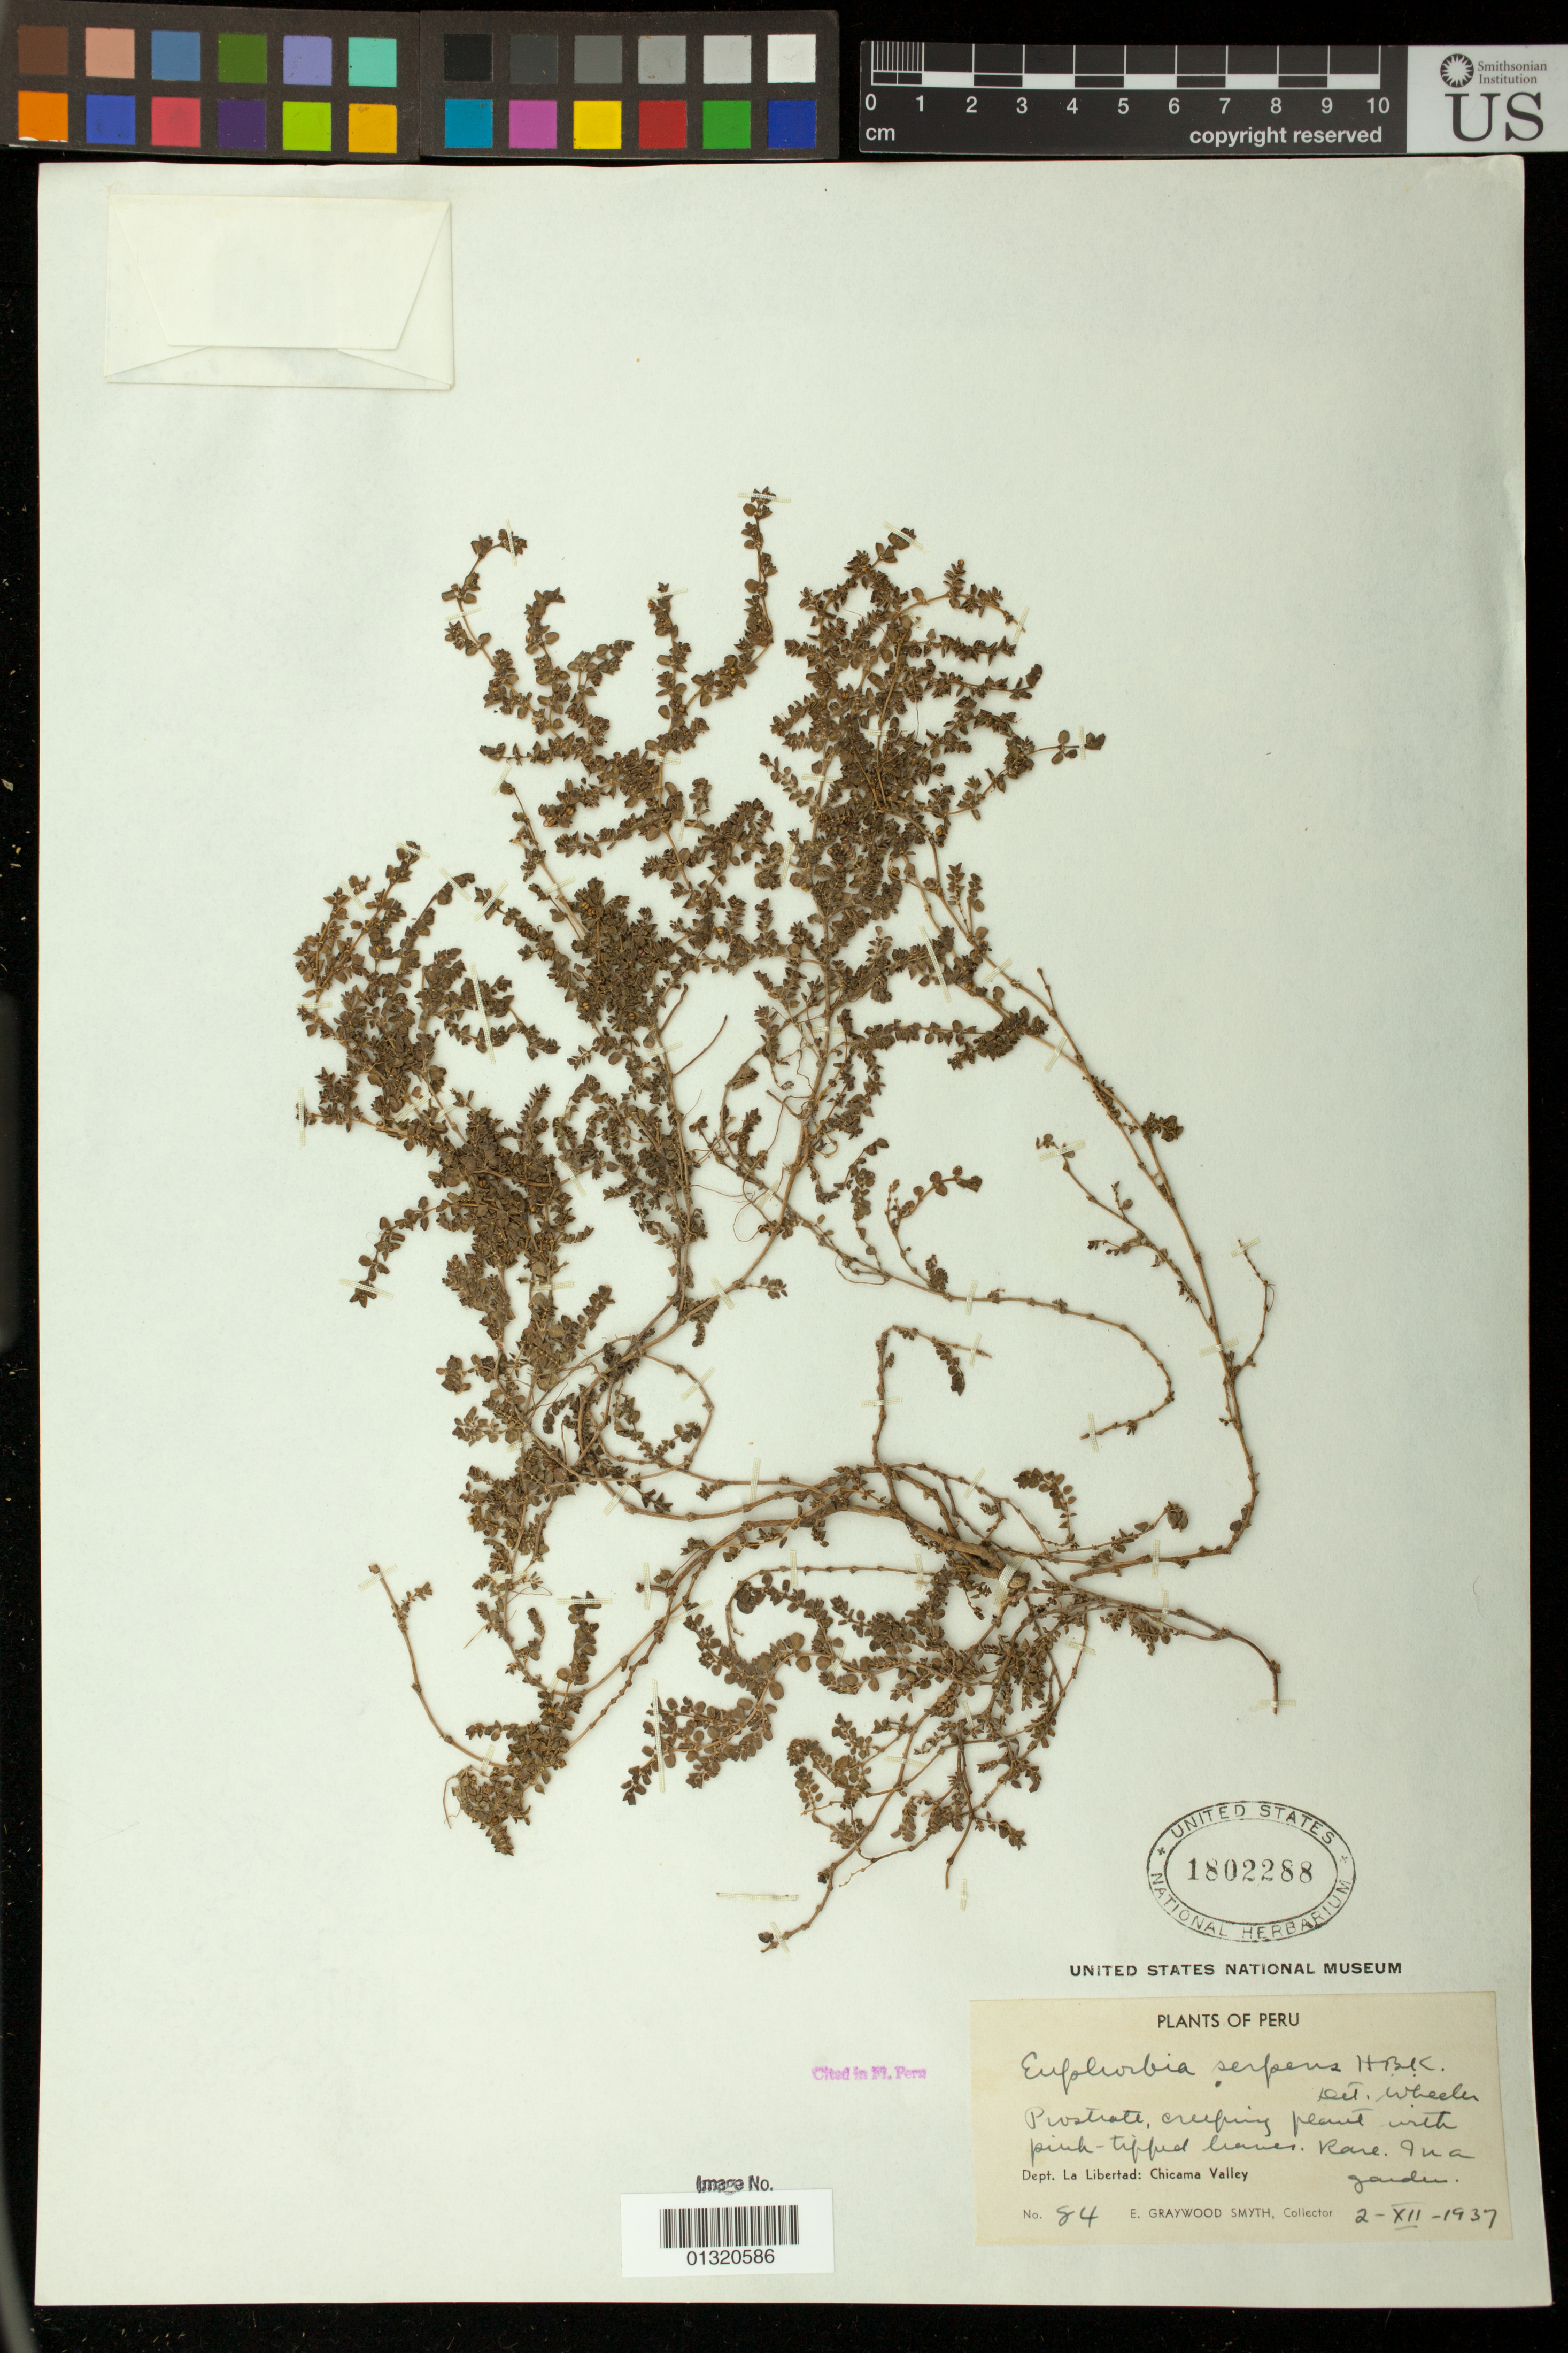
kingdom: Plantae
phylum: Tracheophyta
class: Magnoliopsida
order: Malpighiales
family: Euphorbiaceae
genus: Euphorbia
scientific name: Euphorbia serpens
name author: Kunth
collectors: E. Smyth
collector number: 84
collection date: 1937-12-02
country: Peru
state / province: La Libertad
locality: Chicama Valley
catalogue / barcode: US 1802288